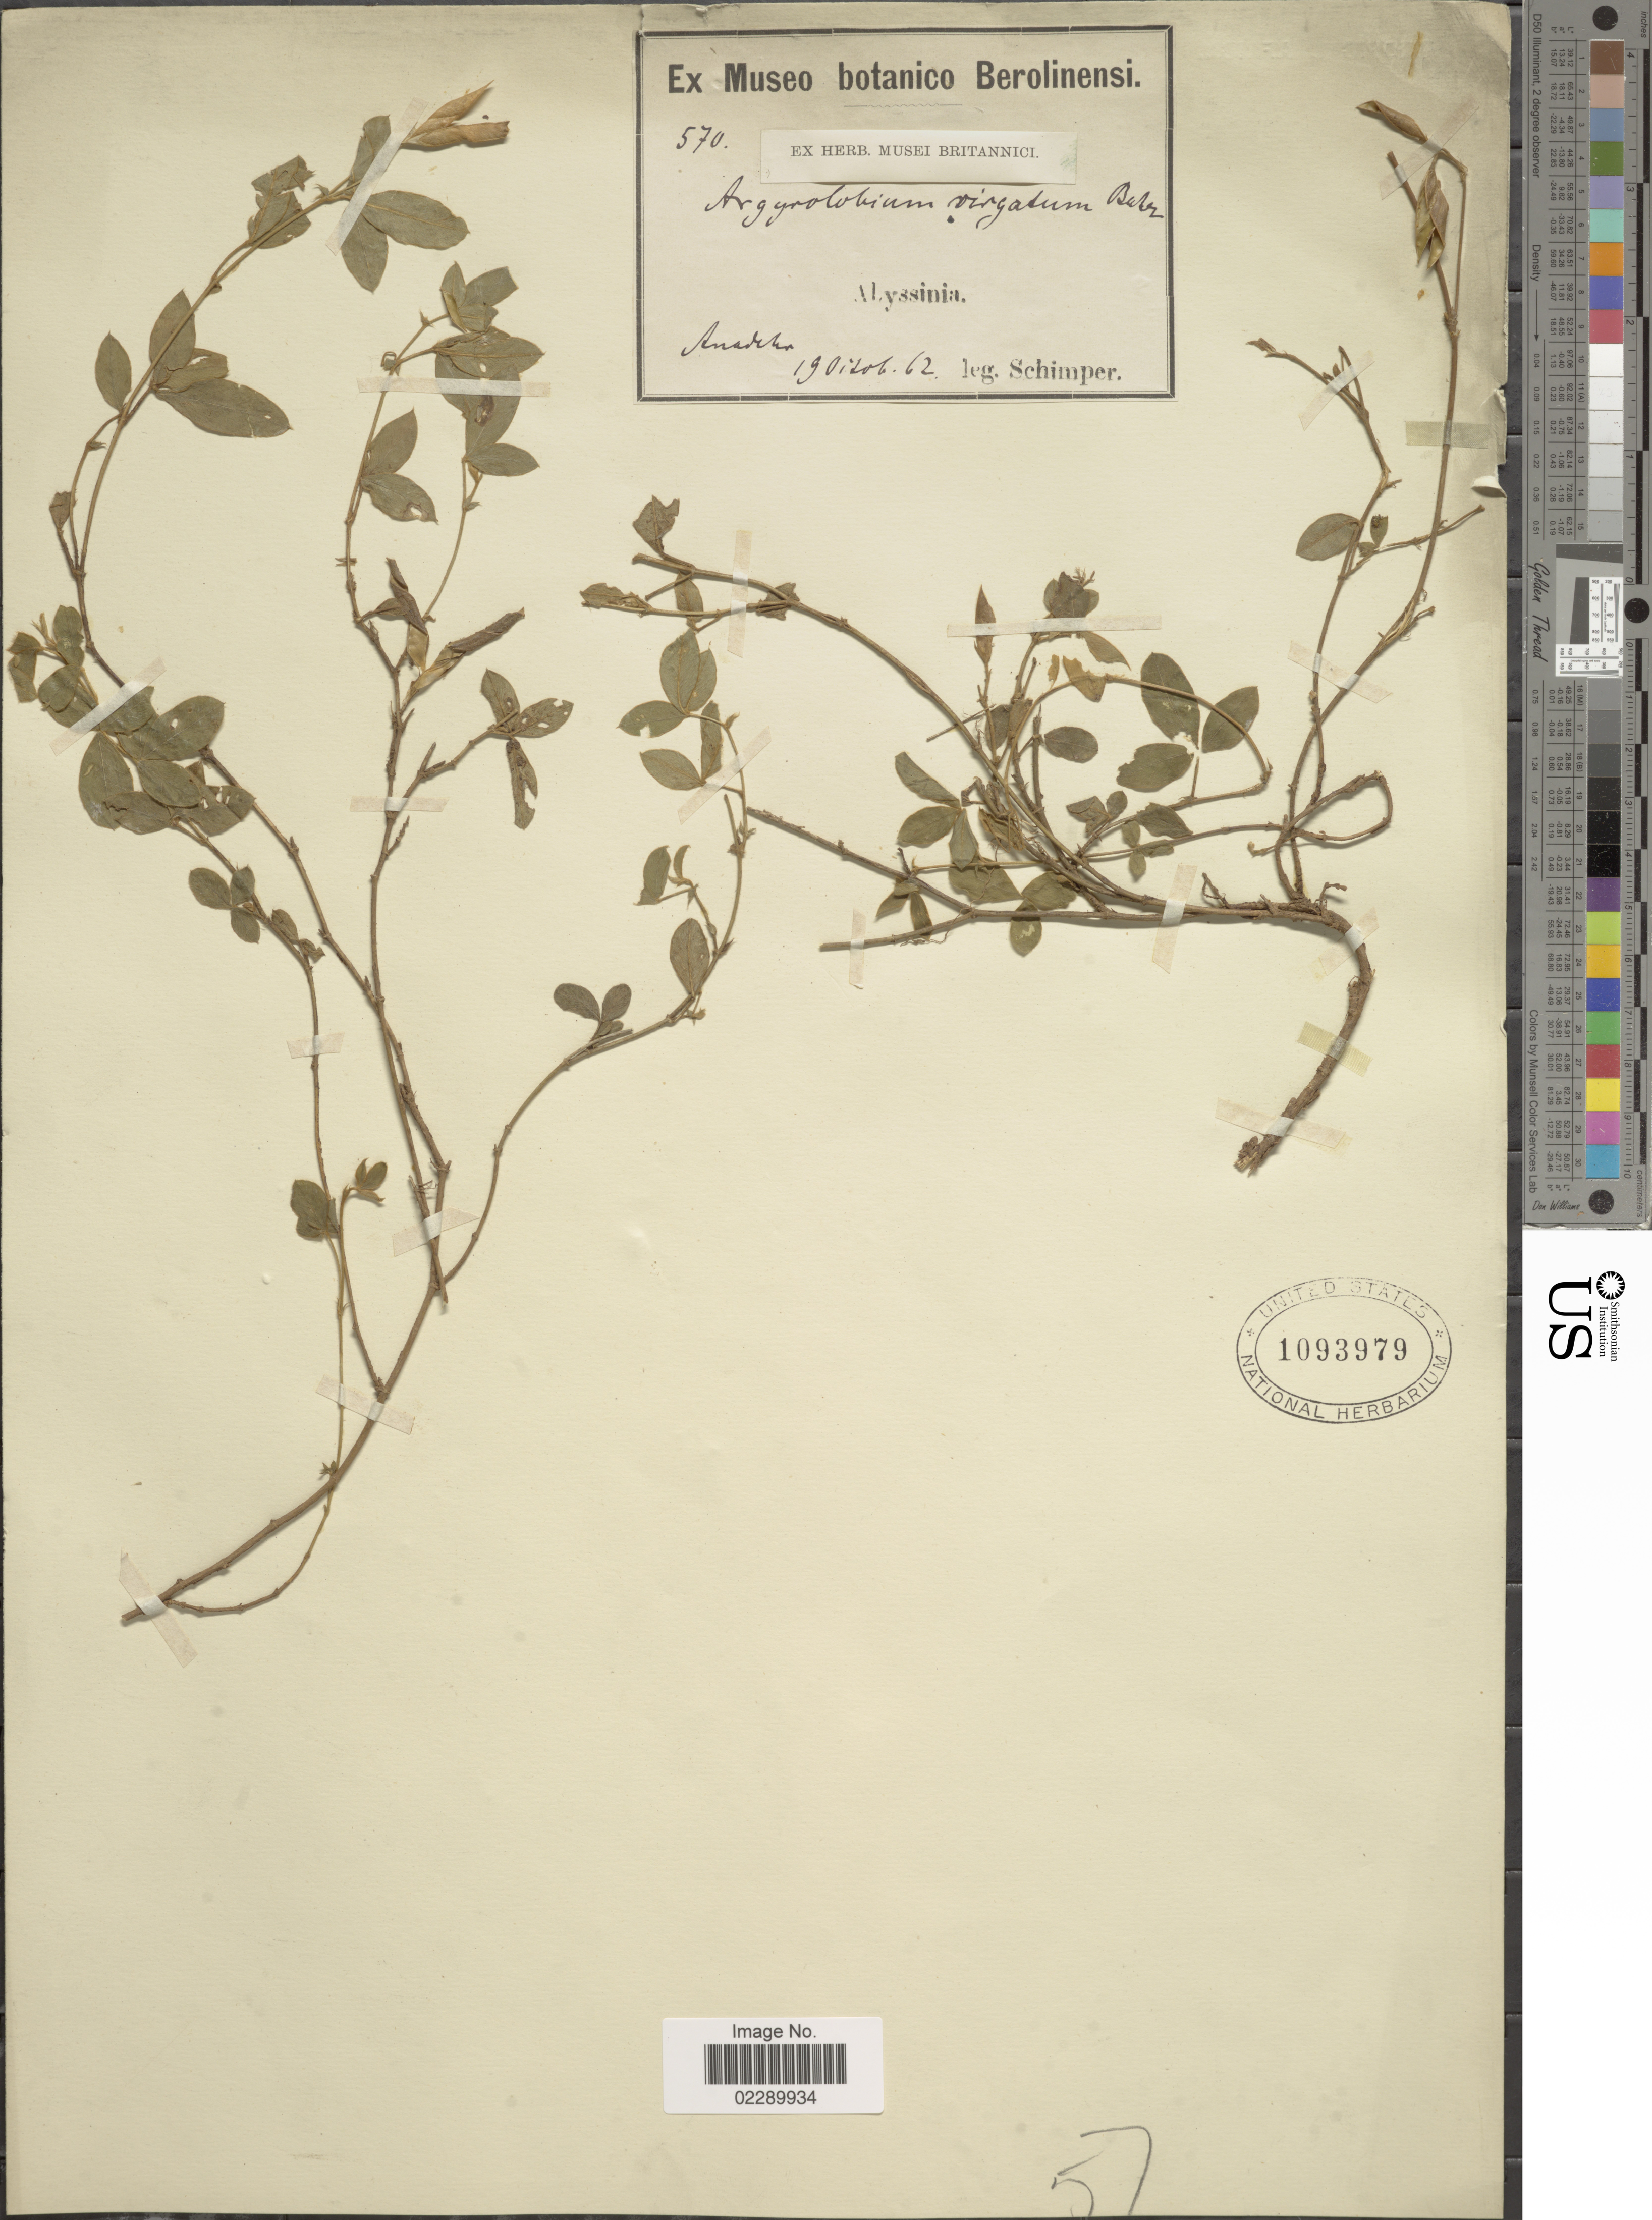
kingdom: Plantae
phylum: Tracheophyta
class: Magnoliopsida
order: Fabales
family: Fabaceae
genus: Argyrolobium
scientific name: Argyrolobium virgatum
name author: Baker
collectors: -. Schimper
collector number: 570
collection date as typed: Transcribed d/m/y: 19/8/62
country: Eritrea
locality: Abyssinia. Anadehr. [interpreted]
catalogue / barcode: US 1093979